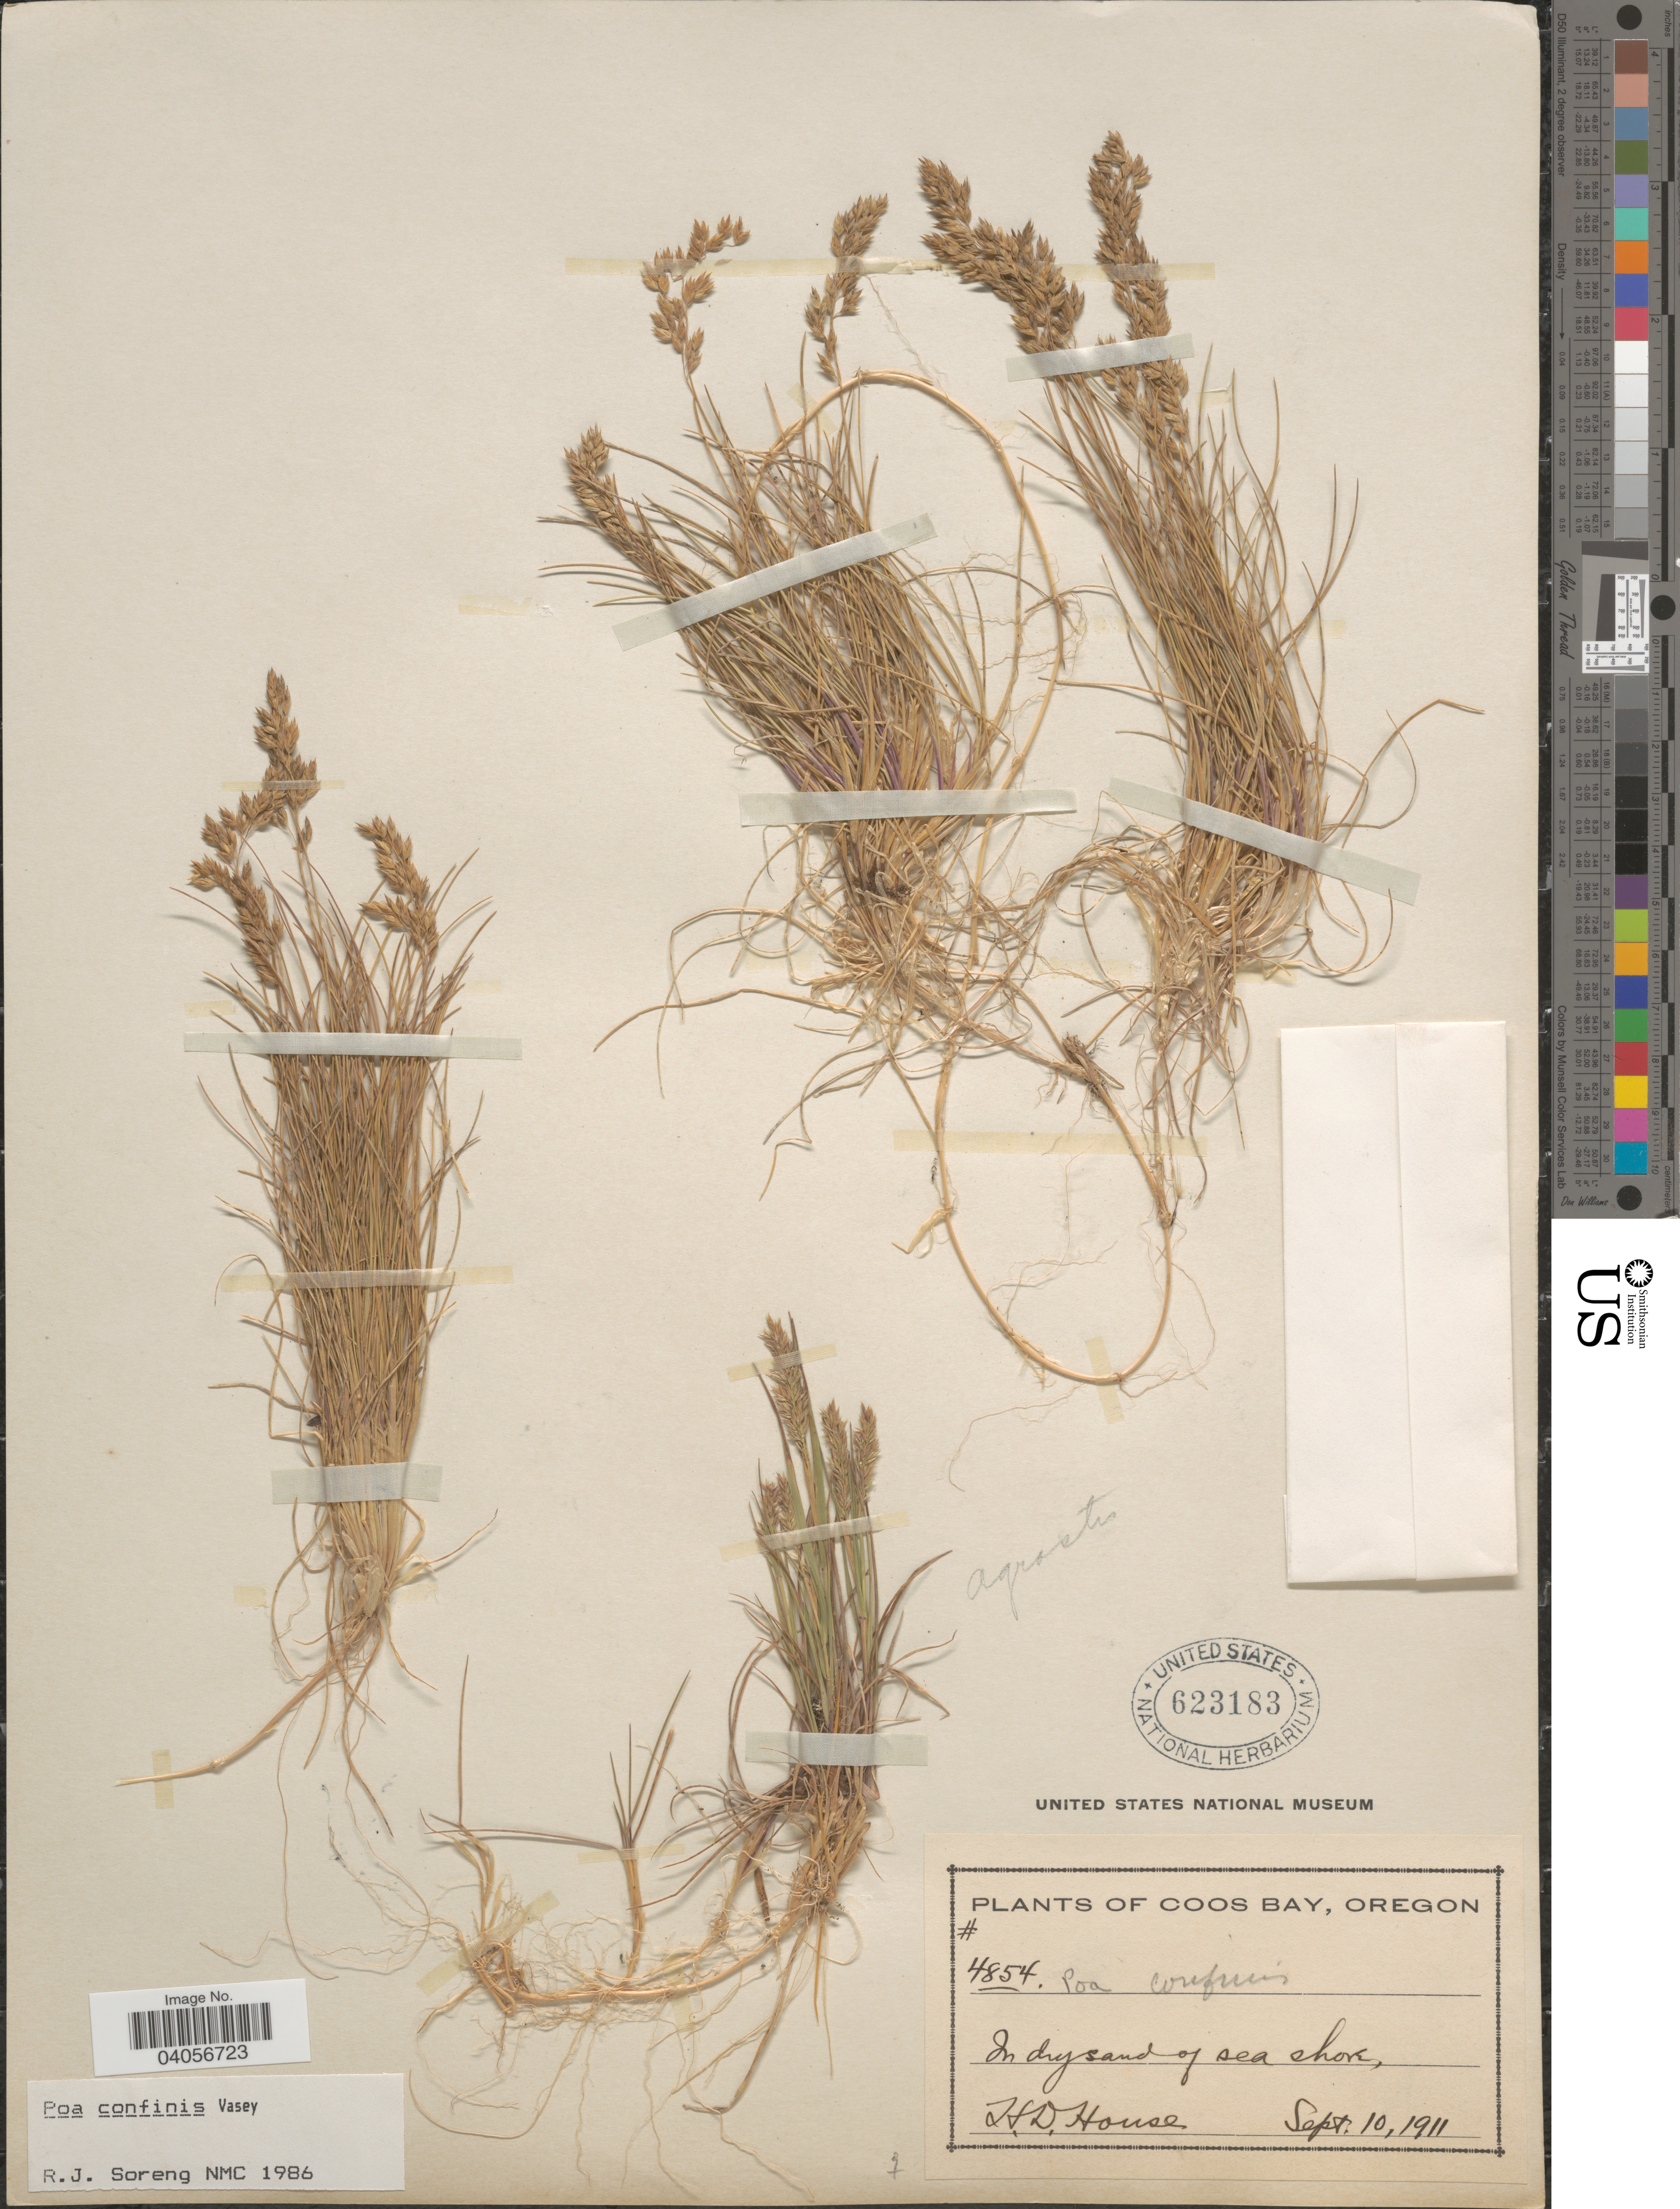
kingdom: Plantae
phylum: Tracheophyta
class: Liliopsida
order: Poales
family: Poaceae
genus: Poa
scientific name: Poa confinis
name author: Vasey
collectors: H. D. House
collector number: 4854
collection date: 1911-09-10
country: United States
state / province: Oregon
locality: Coos Bay. In dry sand of sea shore.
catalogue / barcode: US 623183